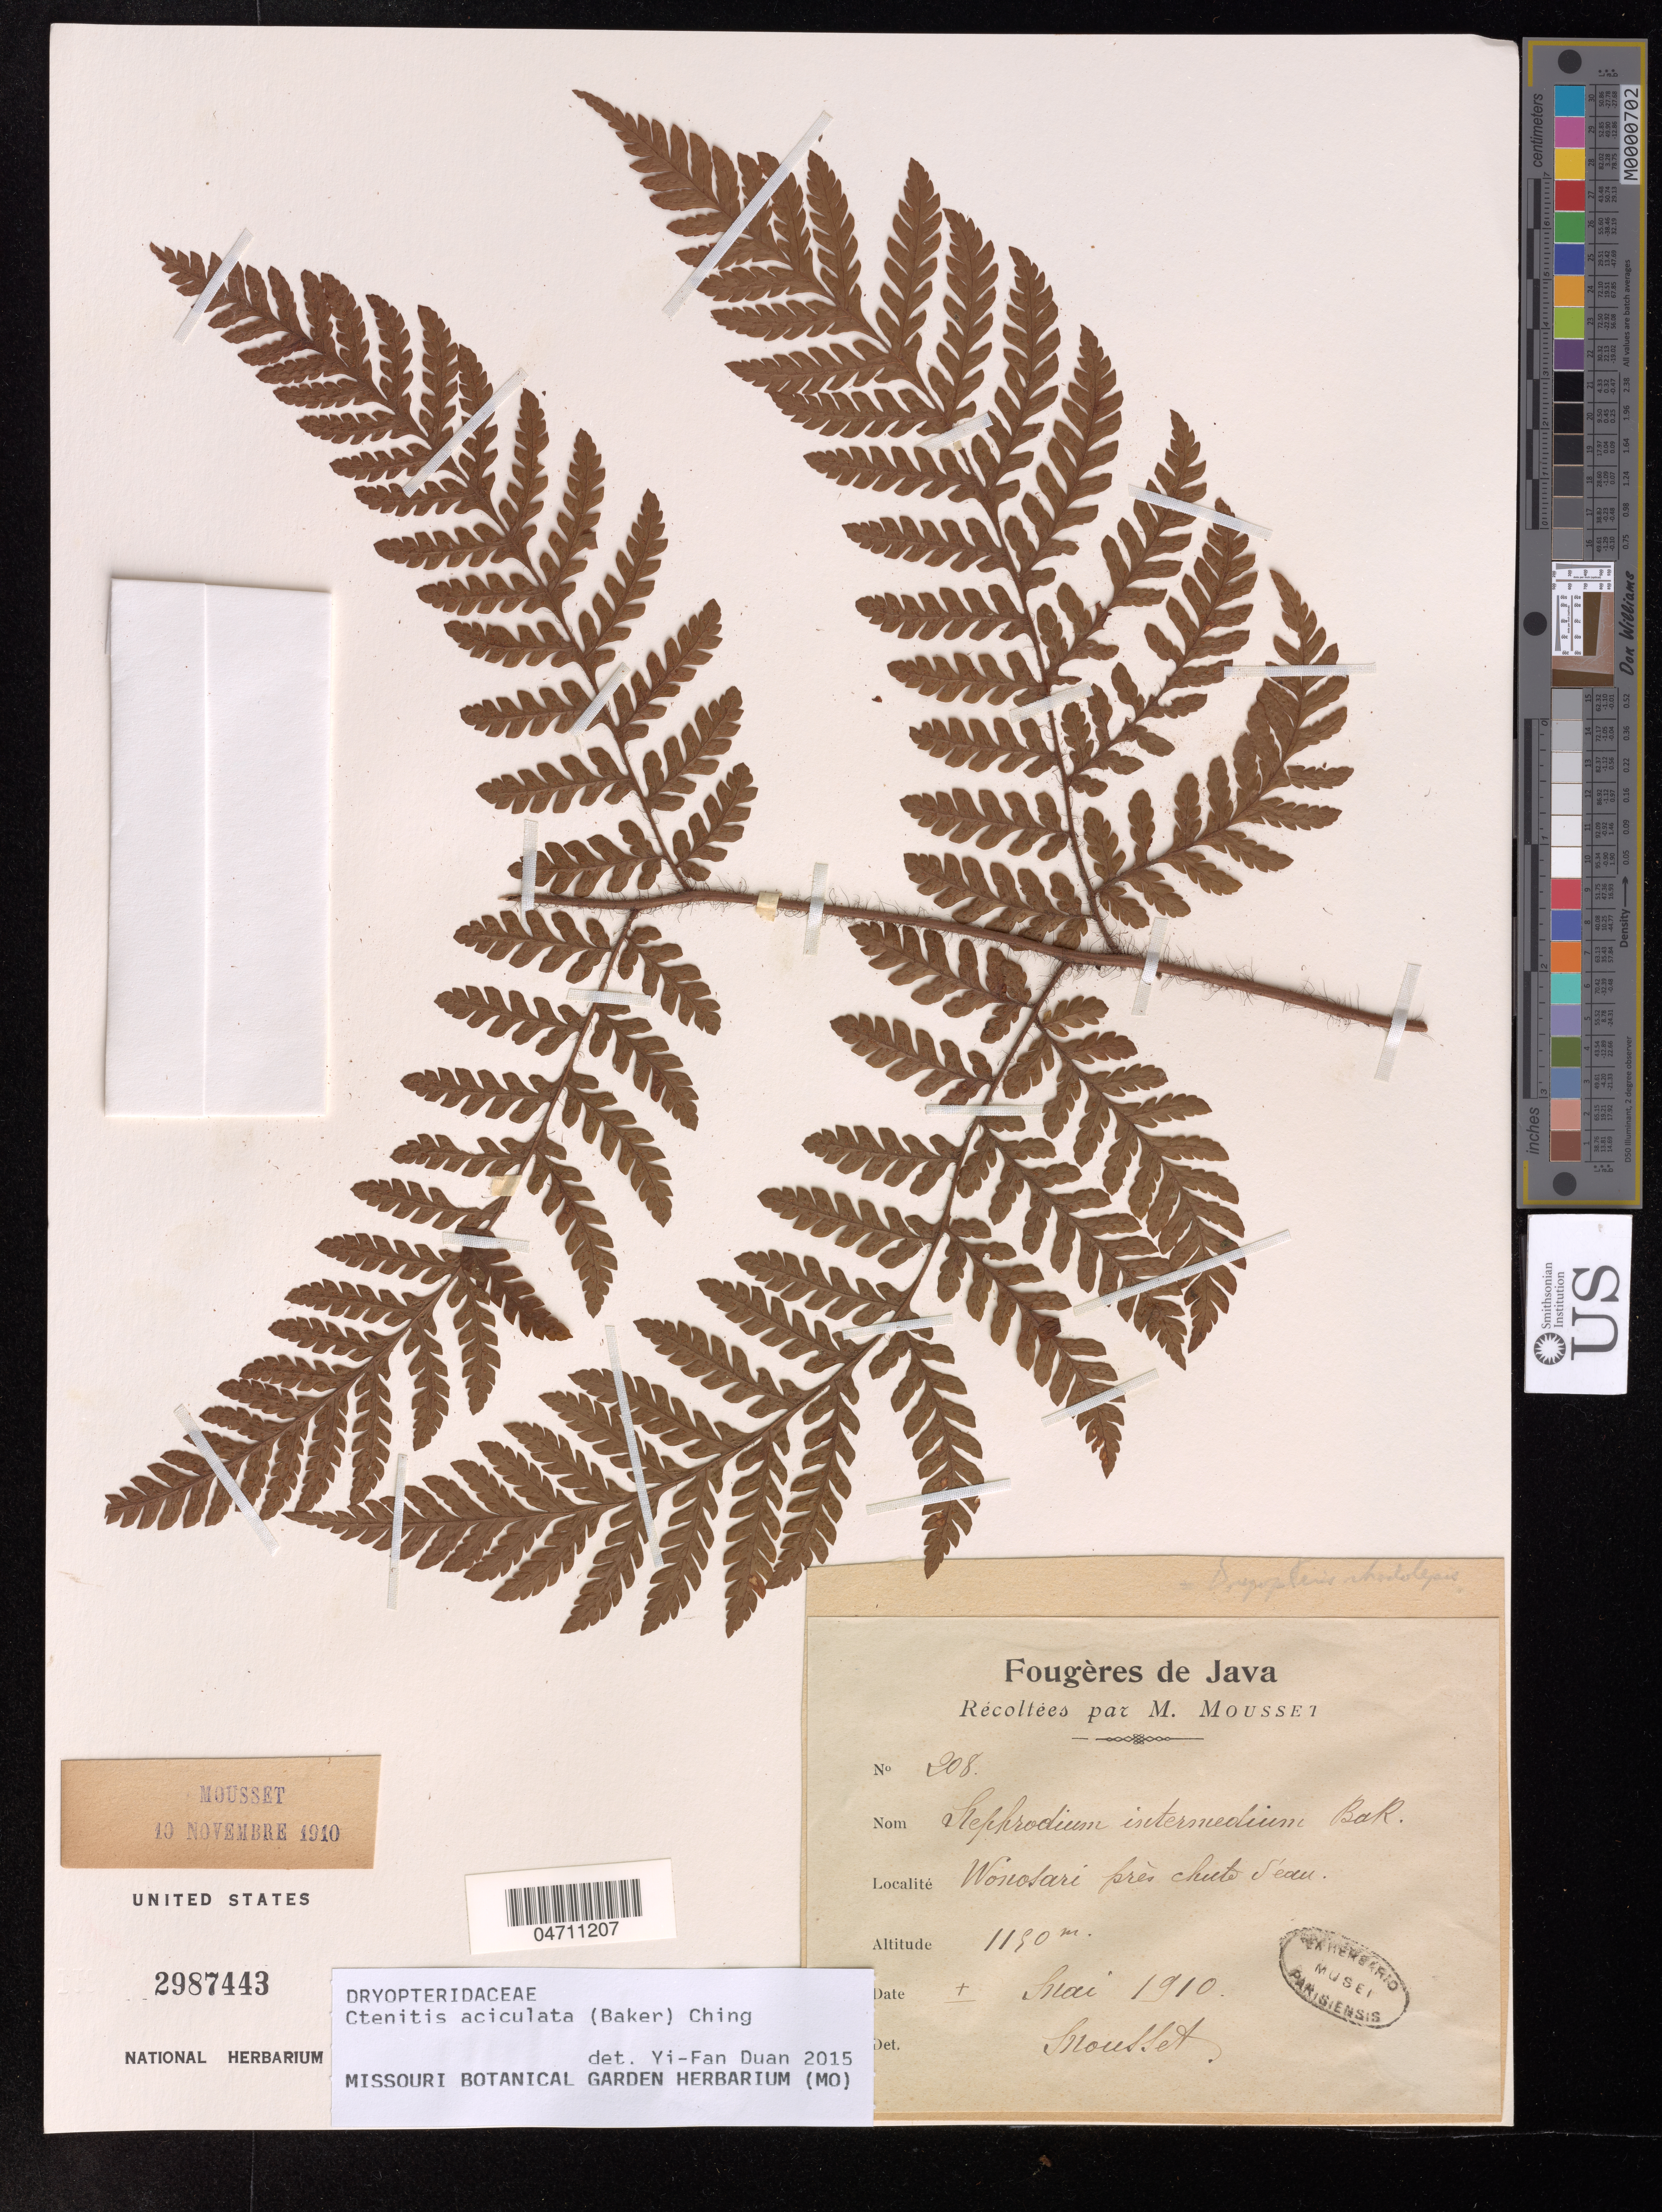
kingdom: Plantae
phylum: Tracheophyta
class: Polypodiopsida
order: Polypodiales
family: Dryopteridaceae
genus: Ctenitis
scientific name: Ctenitis aciculata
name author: (Baker) Ching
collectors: M. Mousset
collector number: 208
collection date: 1910-05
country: Indonesia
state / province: Java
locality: Wonosari près chute d'eau.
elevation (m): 1150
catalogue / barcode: US 2987443